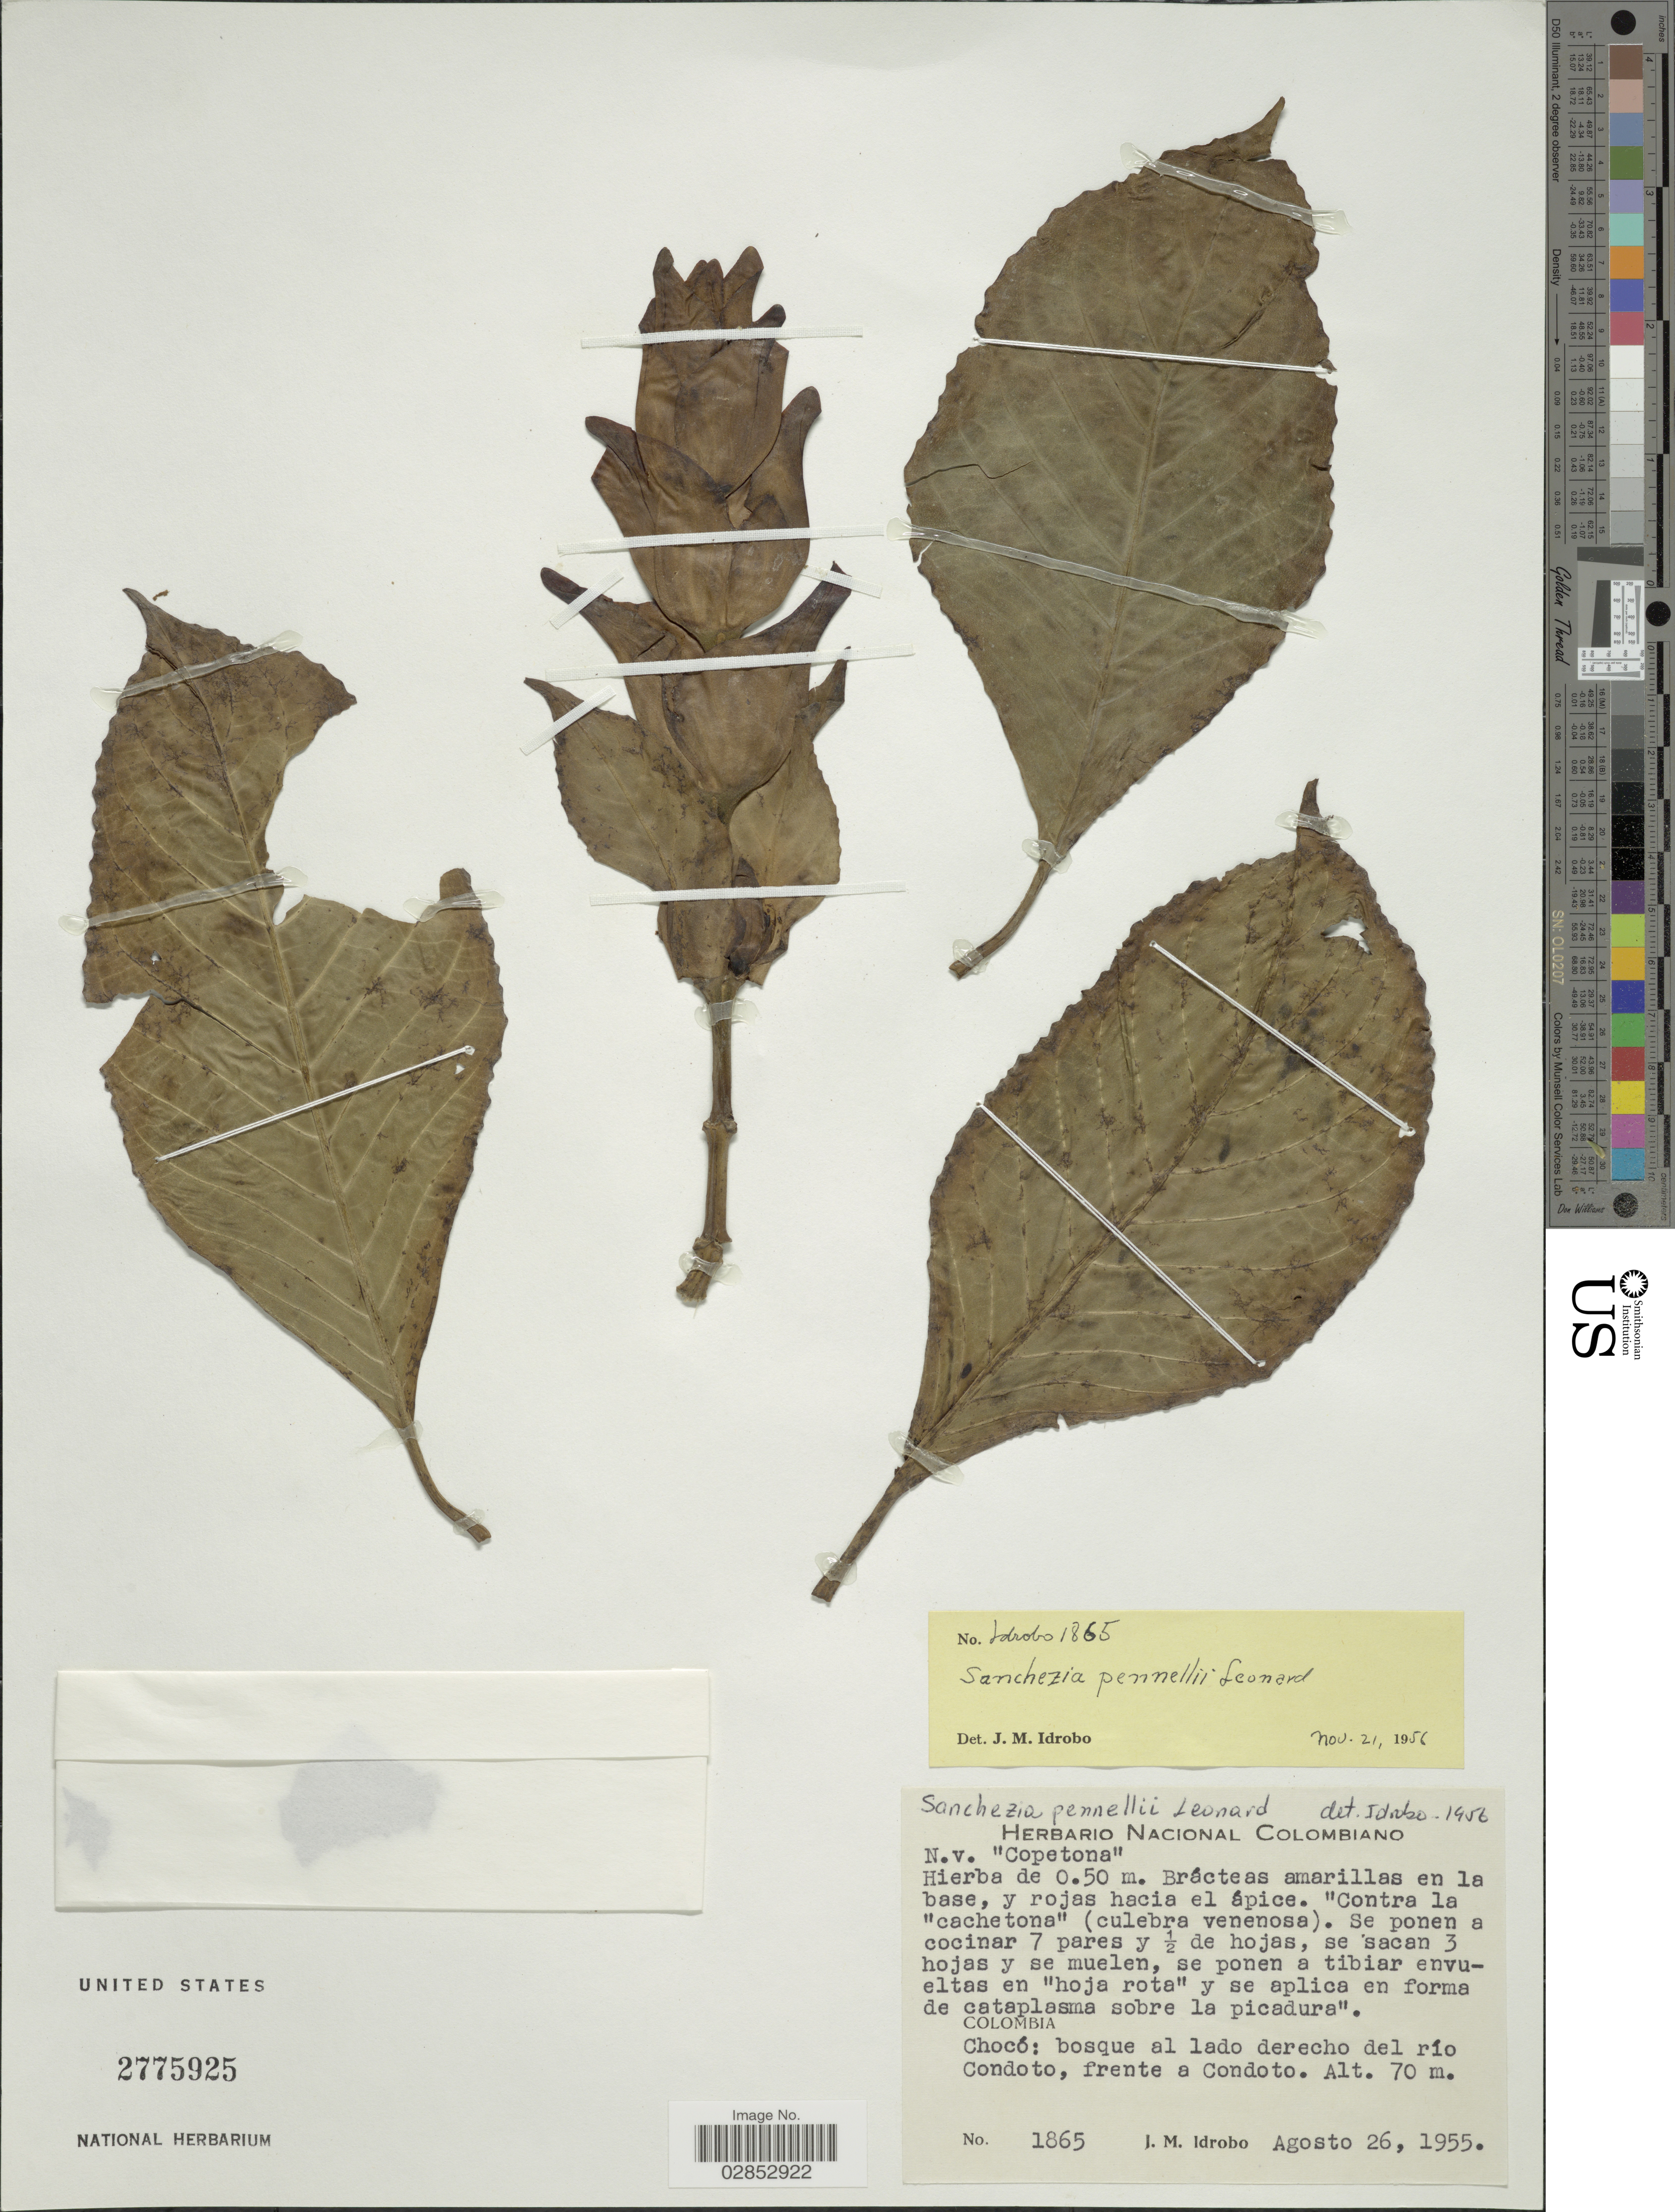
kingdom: Plantae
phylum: Tracheophyta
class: Magnoliopsida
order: Lamiales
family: Acanthaceae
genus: Sanchezia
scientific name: Sanchezia macrocnemis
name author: (Nees) Wassh.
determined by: Azevedo, Igor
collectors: J. M. Idrobo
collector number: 1865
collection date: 1955-08-26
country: Colombia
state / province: Chocó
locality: Bosque al lado derecho del río Condoto, frente a Condoto.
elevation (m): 70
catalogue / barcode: US 2775925